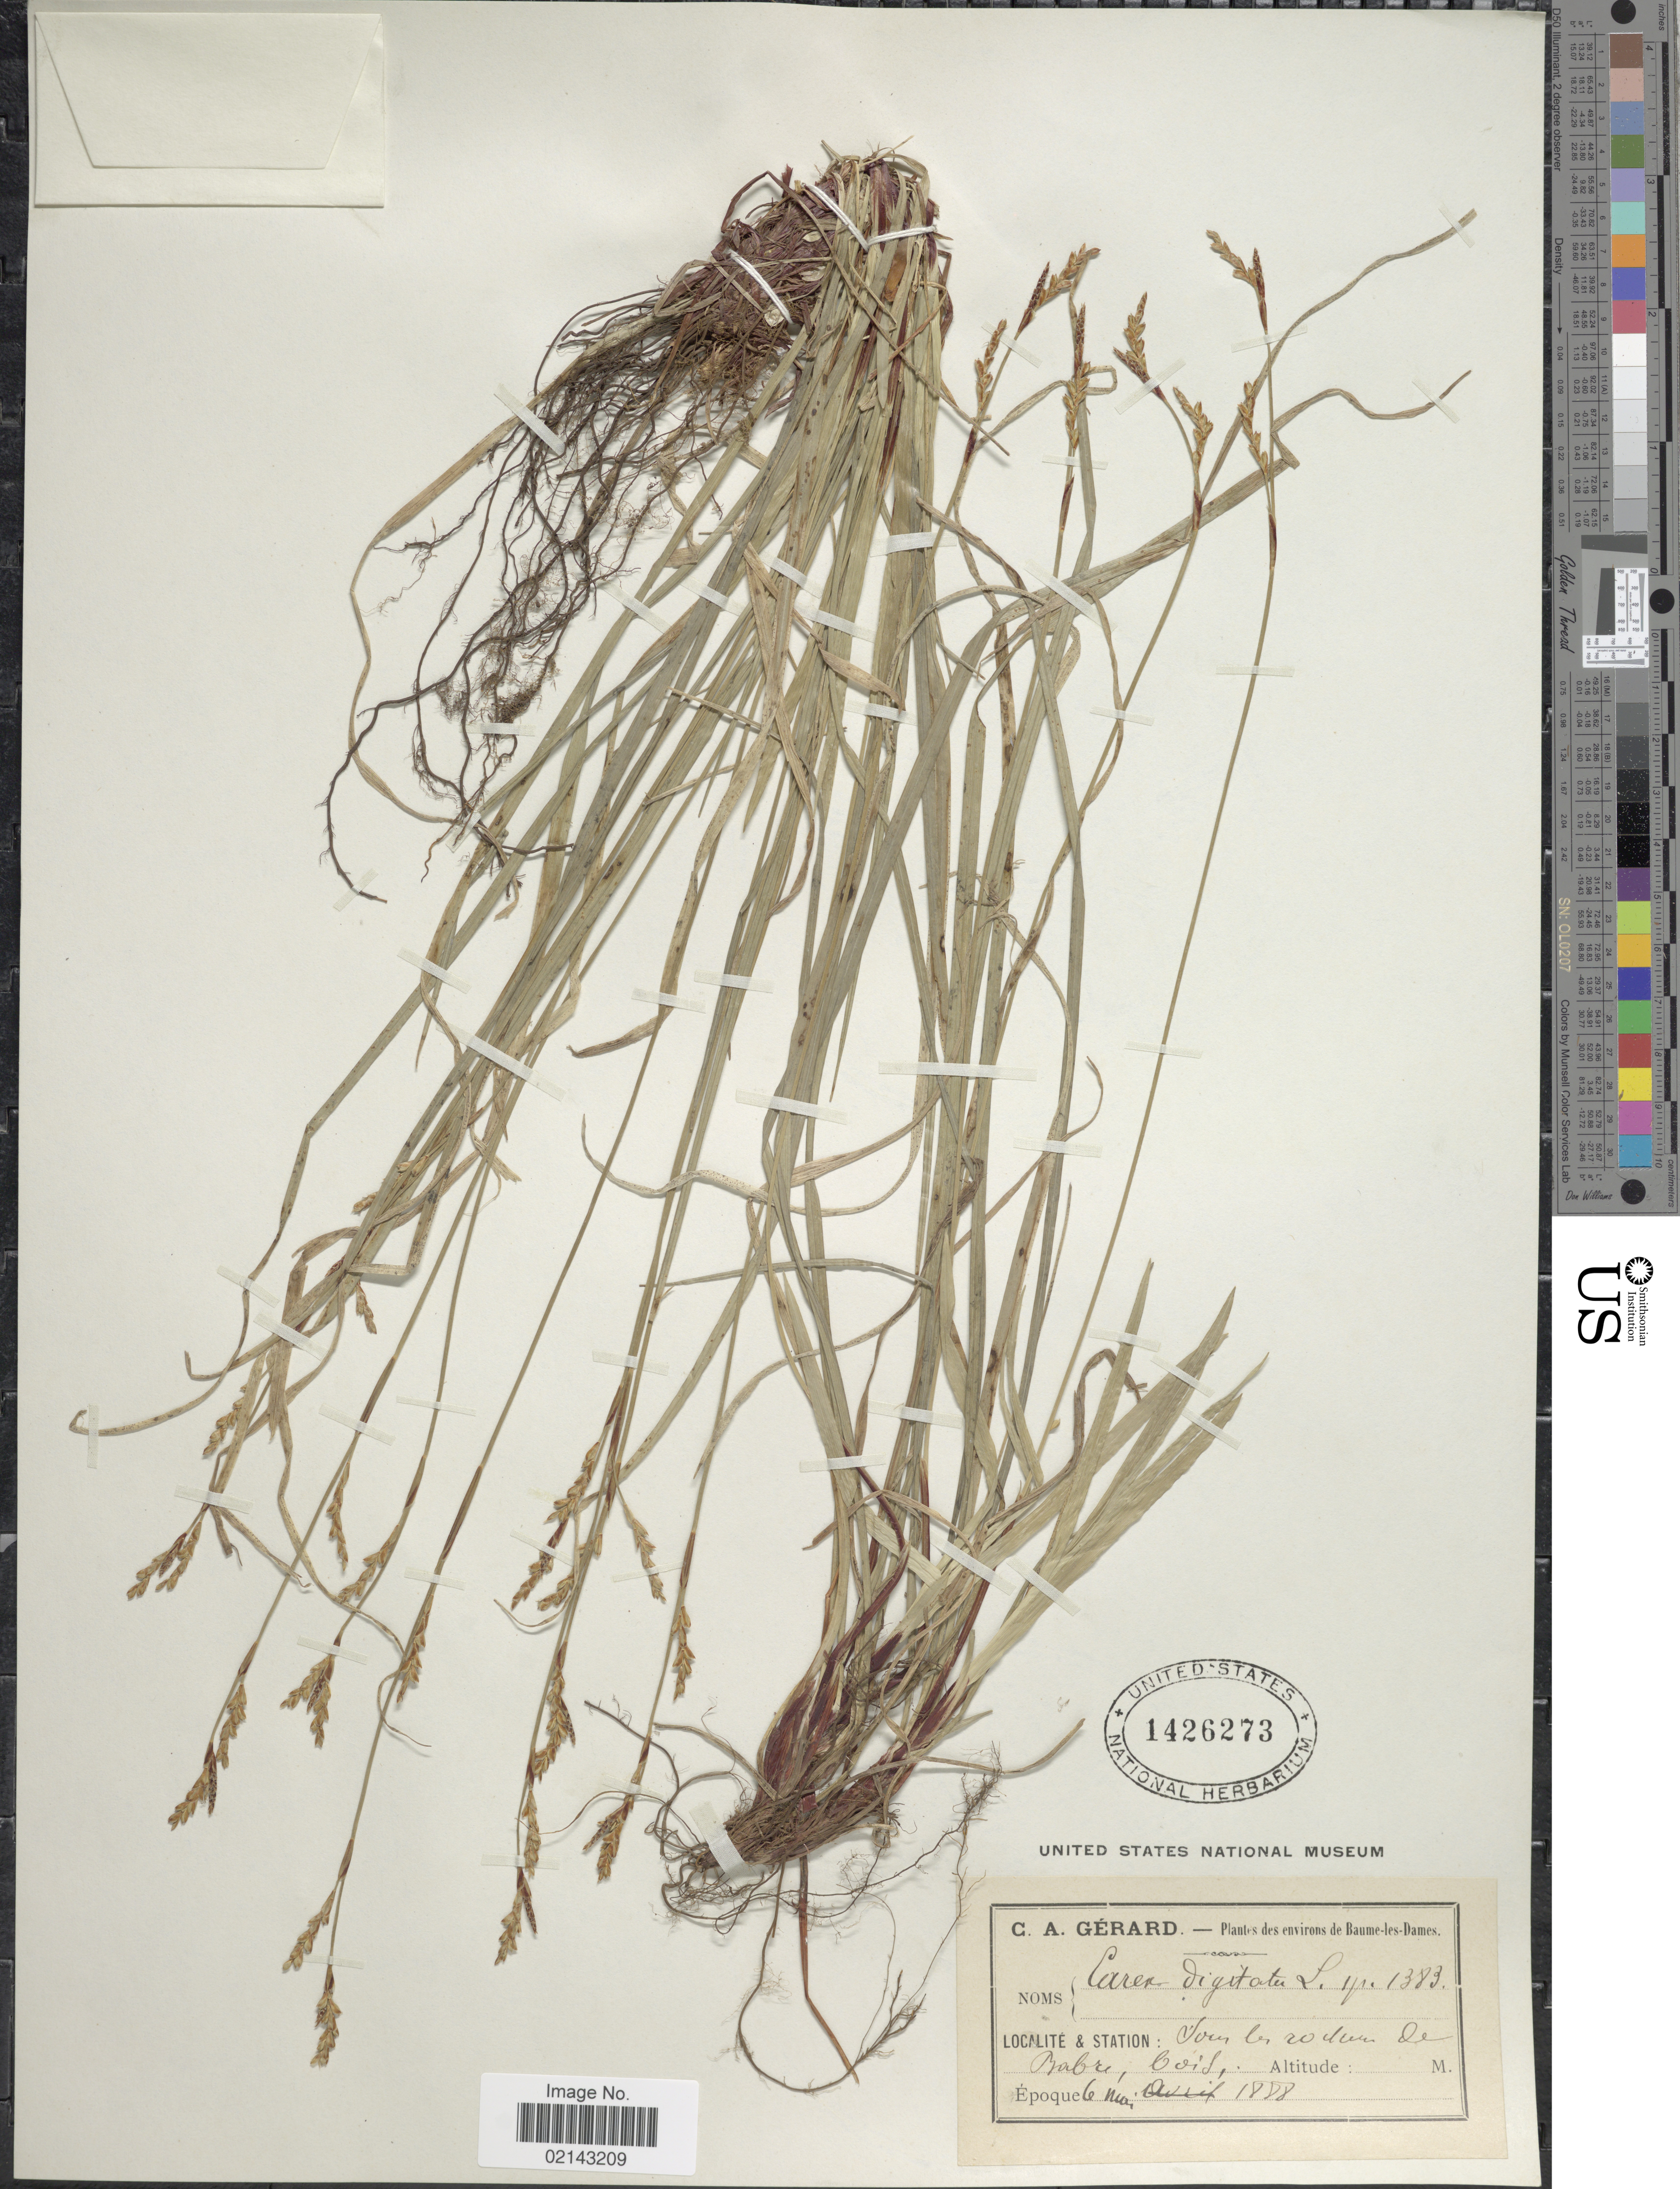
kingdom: Plantae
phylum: Tracheophyta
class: Liliopsida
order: Poales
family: Cyperaceae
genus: Carex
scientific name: Carex digitata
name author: L.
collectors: C. Gerard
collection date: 1888-05-06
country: France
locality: Des environs de Baume-les-Dames. Sour les rodem de Babre, Cvid. [interpreted]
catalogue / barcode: US 1426273